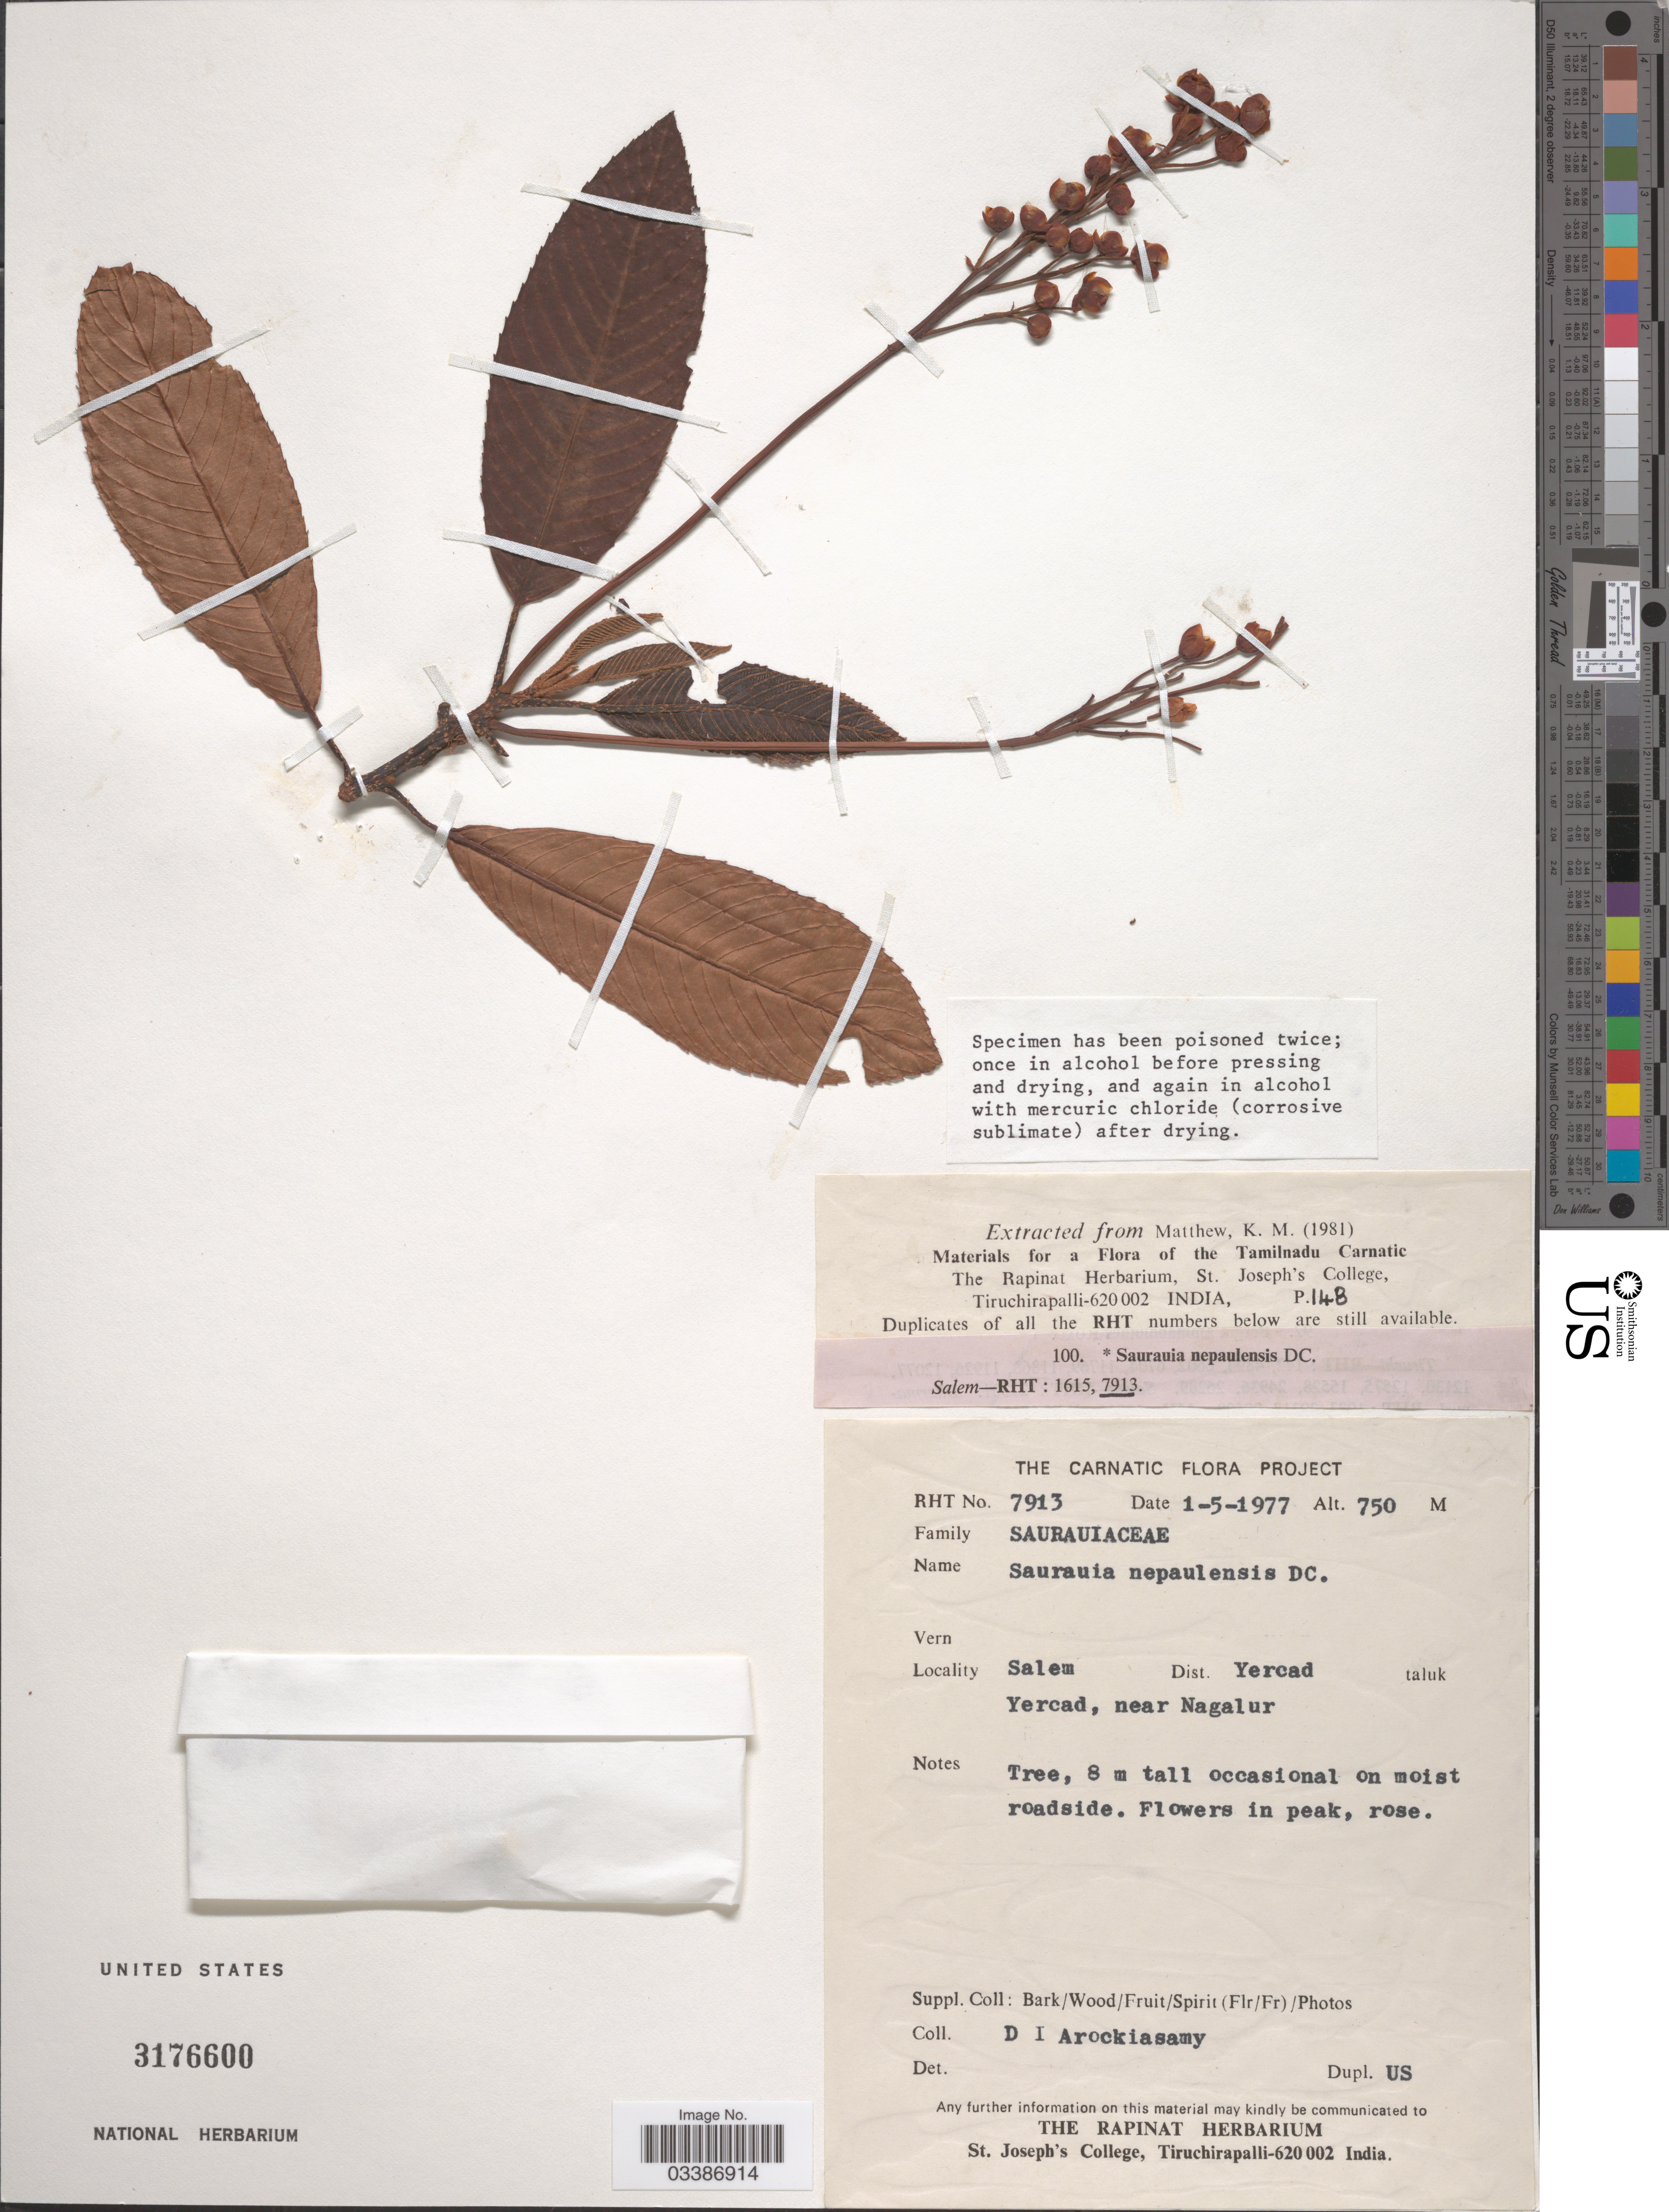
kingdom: Plantae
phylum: Tracheophyta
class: Magnoliopsida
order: Ericales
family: Actinidiaceae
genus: Saurauia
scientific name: Saurauia napaulensis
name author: DC.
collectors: D. Arockiasamy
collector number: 7913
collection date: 1977-05-01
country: India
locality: Salem, Dist. Yercad taluk, Yercad, near Nagalur.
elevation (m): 750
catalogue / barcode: US 3176600